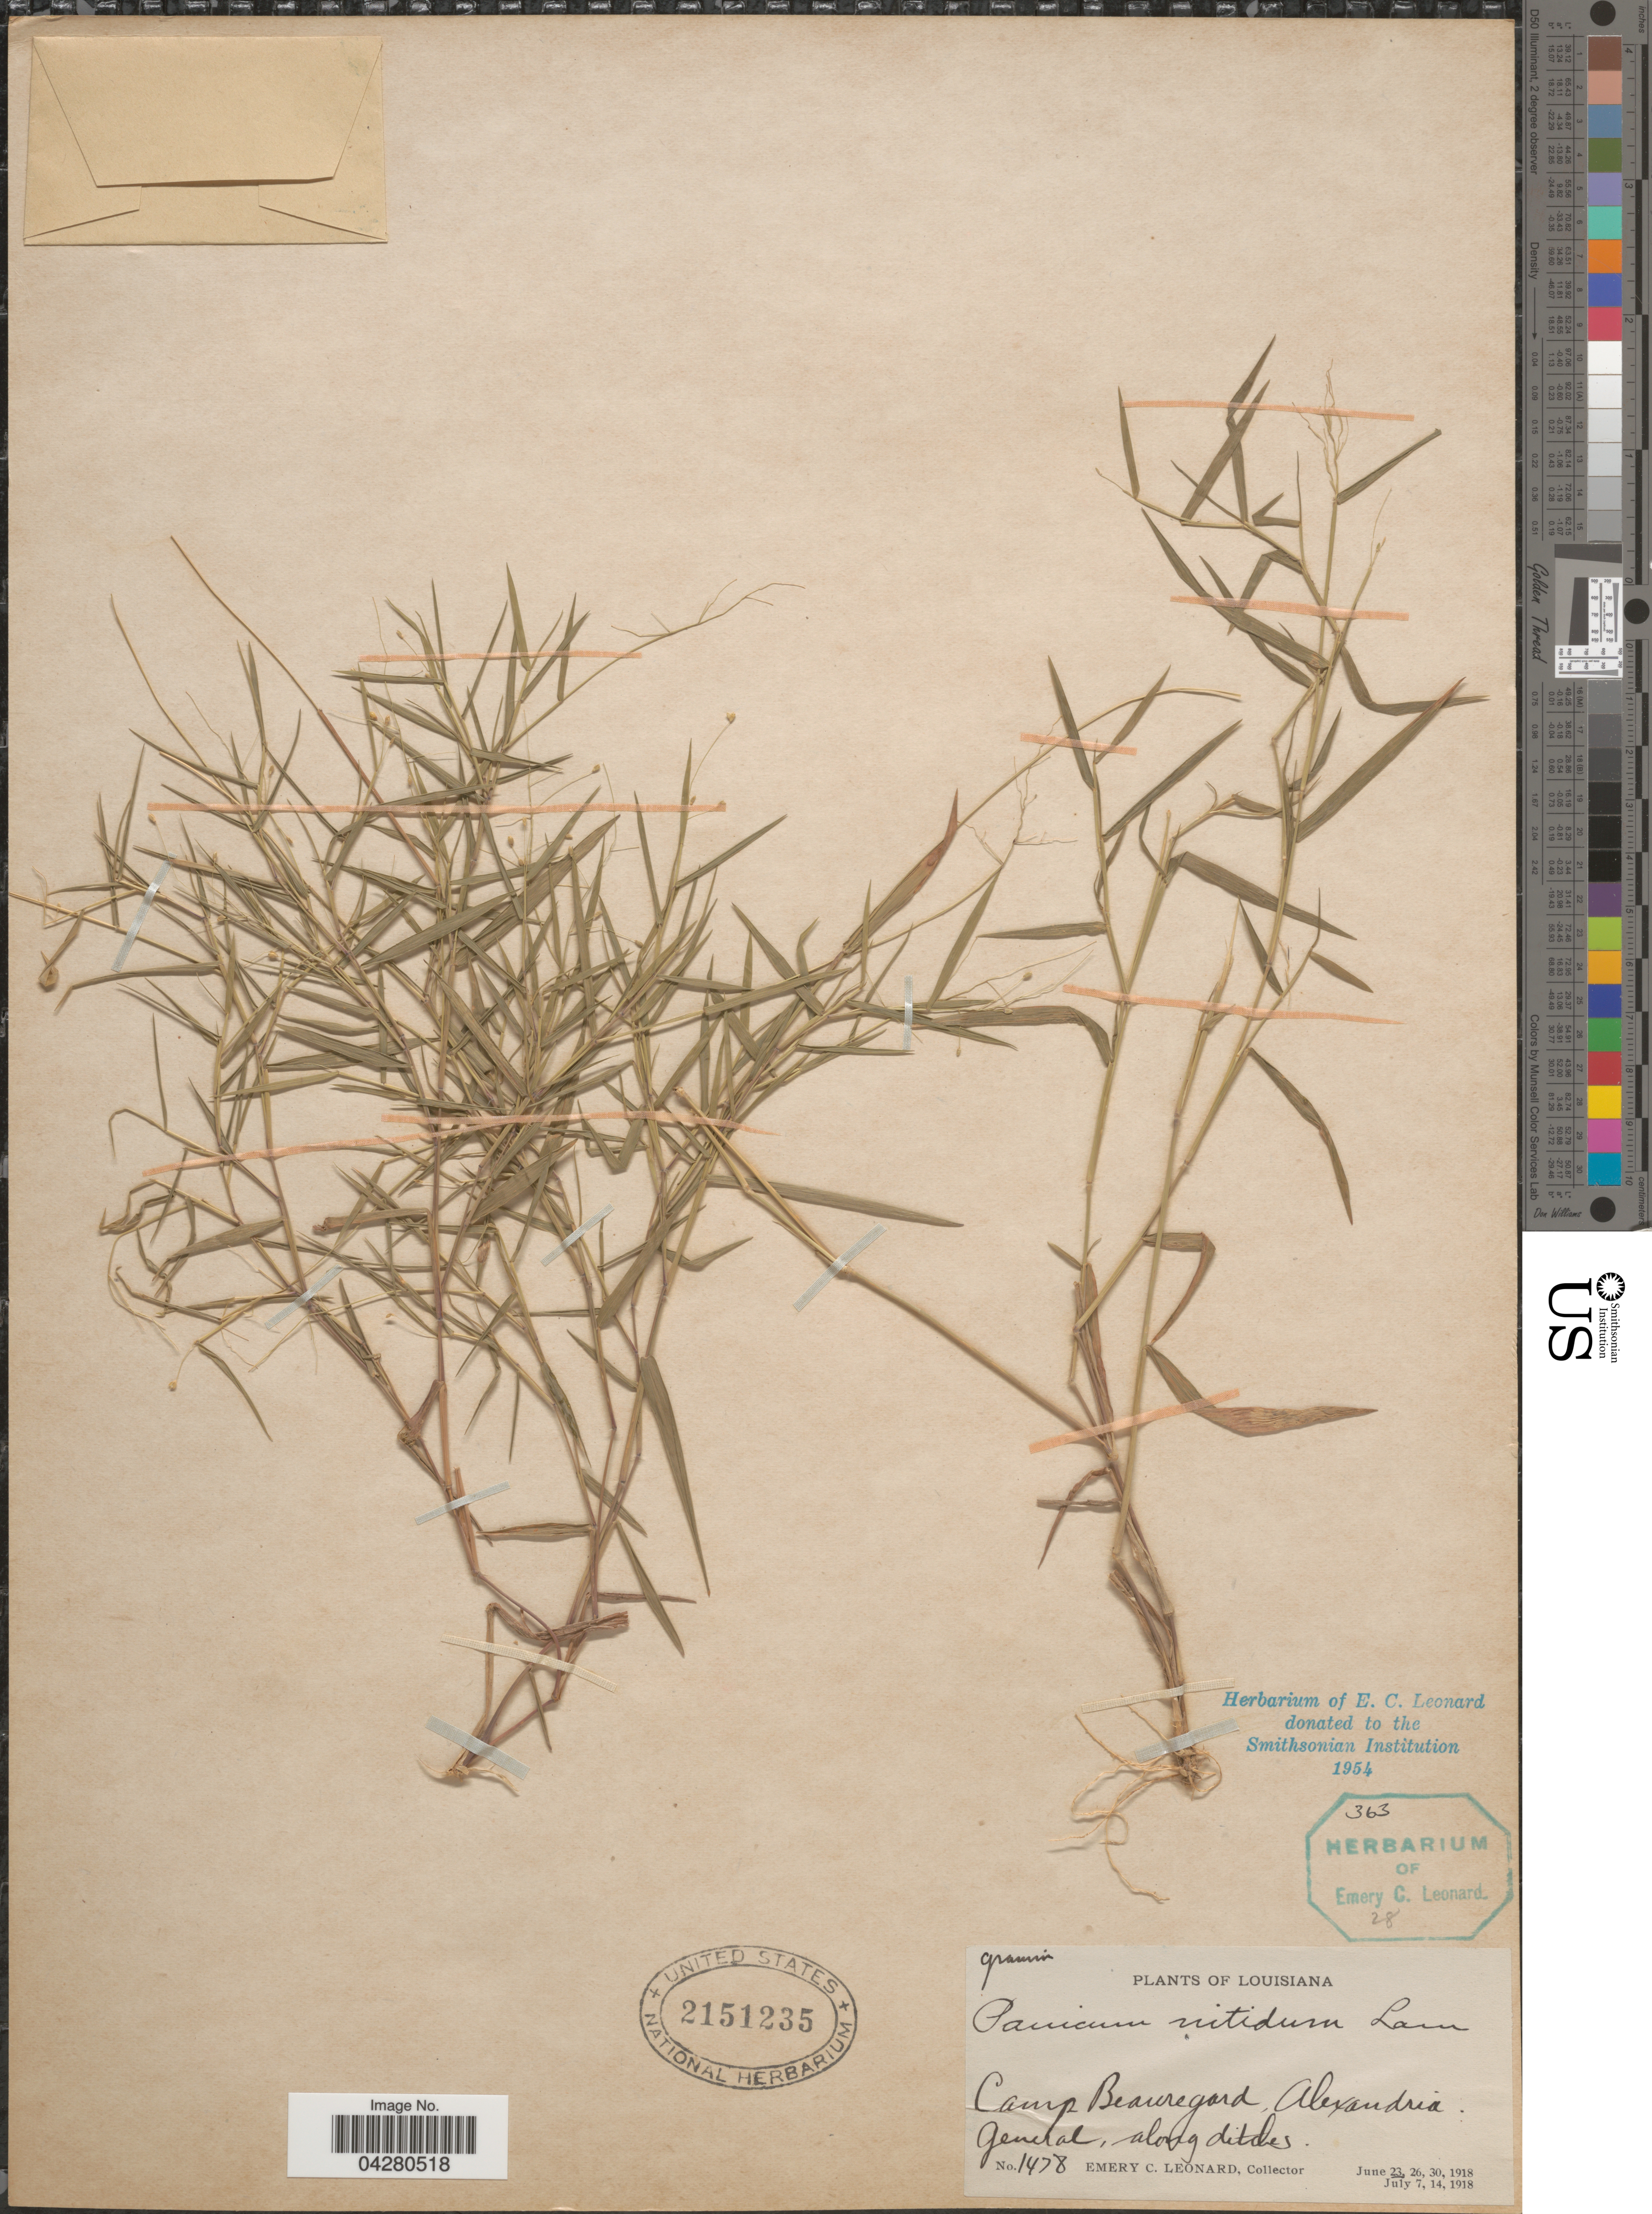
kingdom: Plantae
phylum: Tracheophyta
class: Liliopsida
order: Poales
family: Poaceae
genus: Dichanthelium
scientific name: Dichanthelium dichotomum var. dichotomum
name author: (L.) Gould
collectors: E. C. Leonard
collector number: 1478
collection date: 1918-06-23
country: United States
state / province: Louisiana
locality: Camp Beauregard, Alexandria General, along ditches.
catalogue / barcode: US 2151235